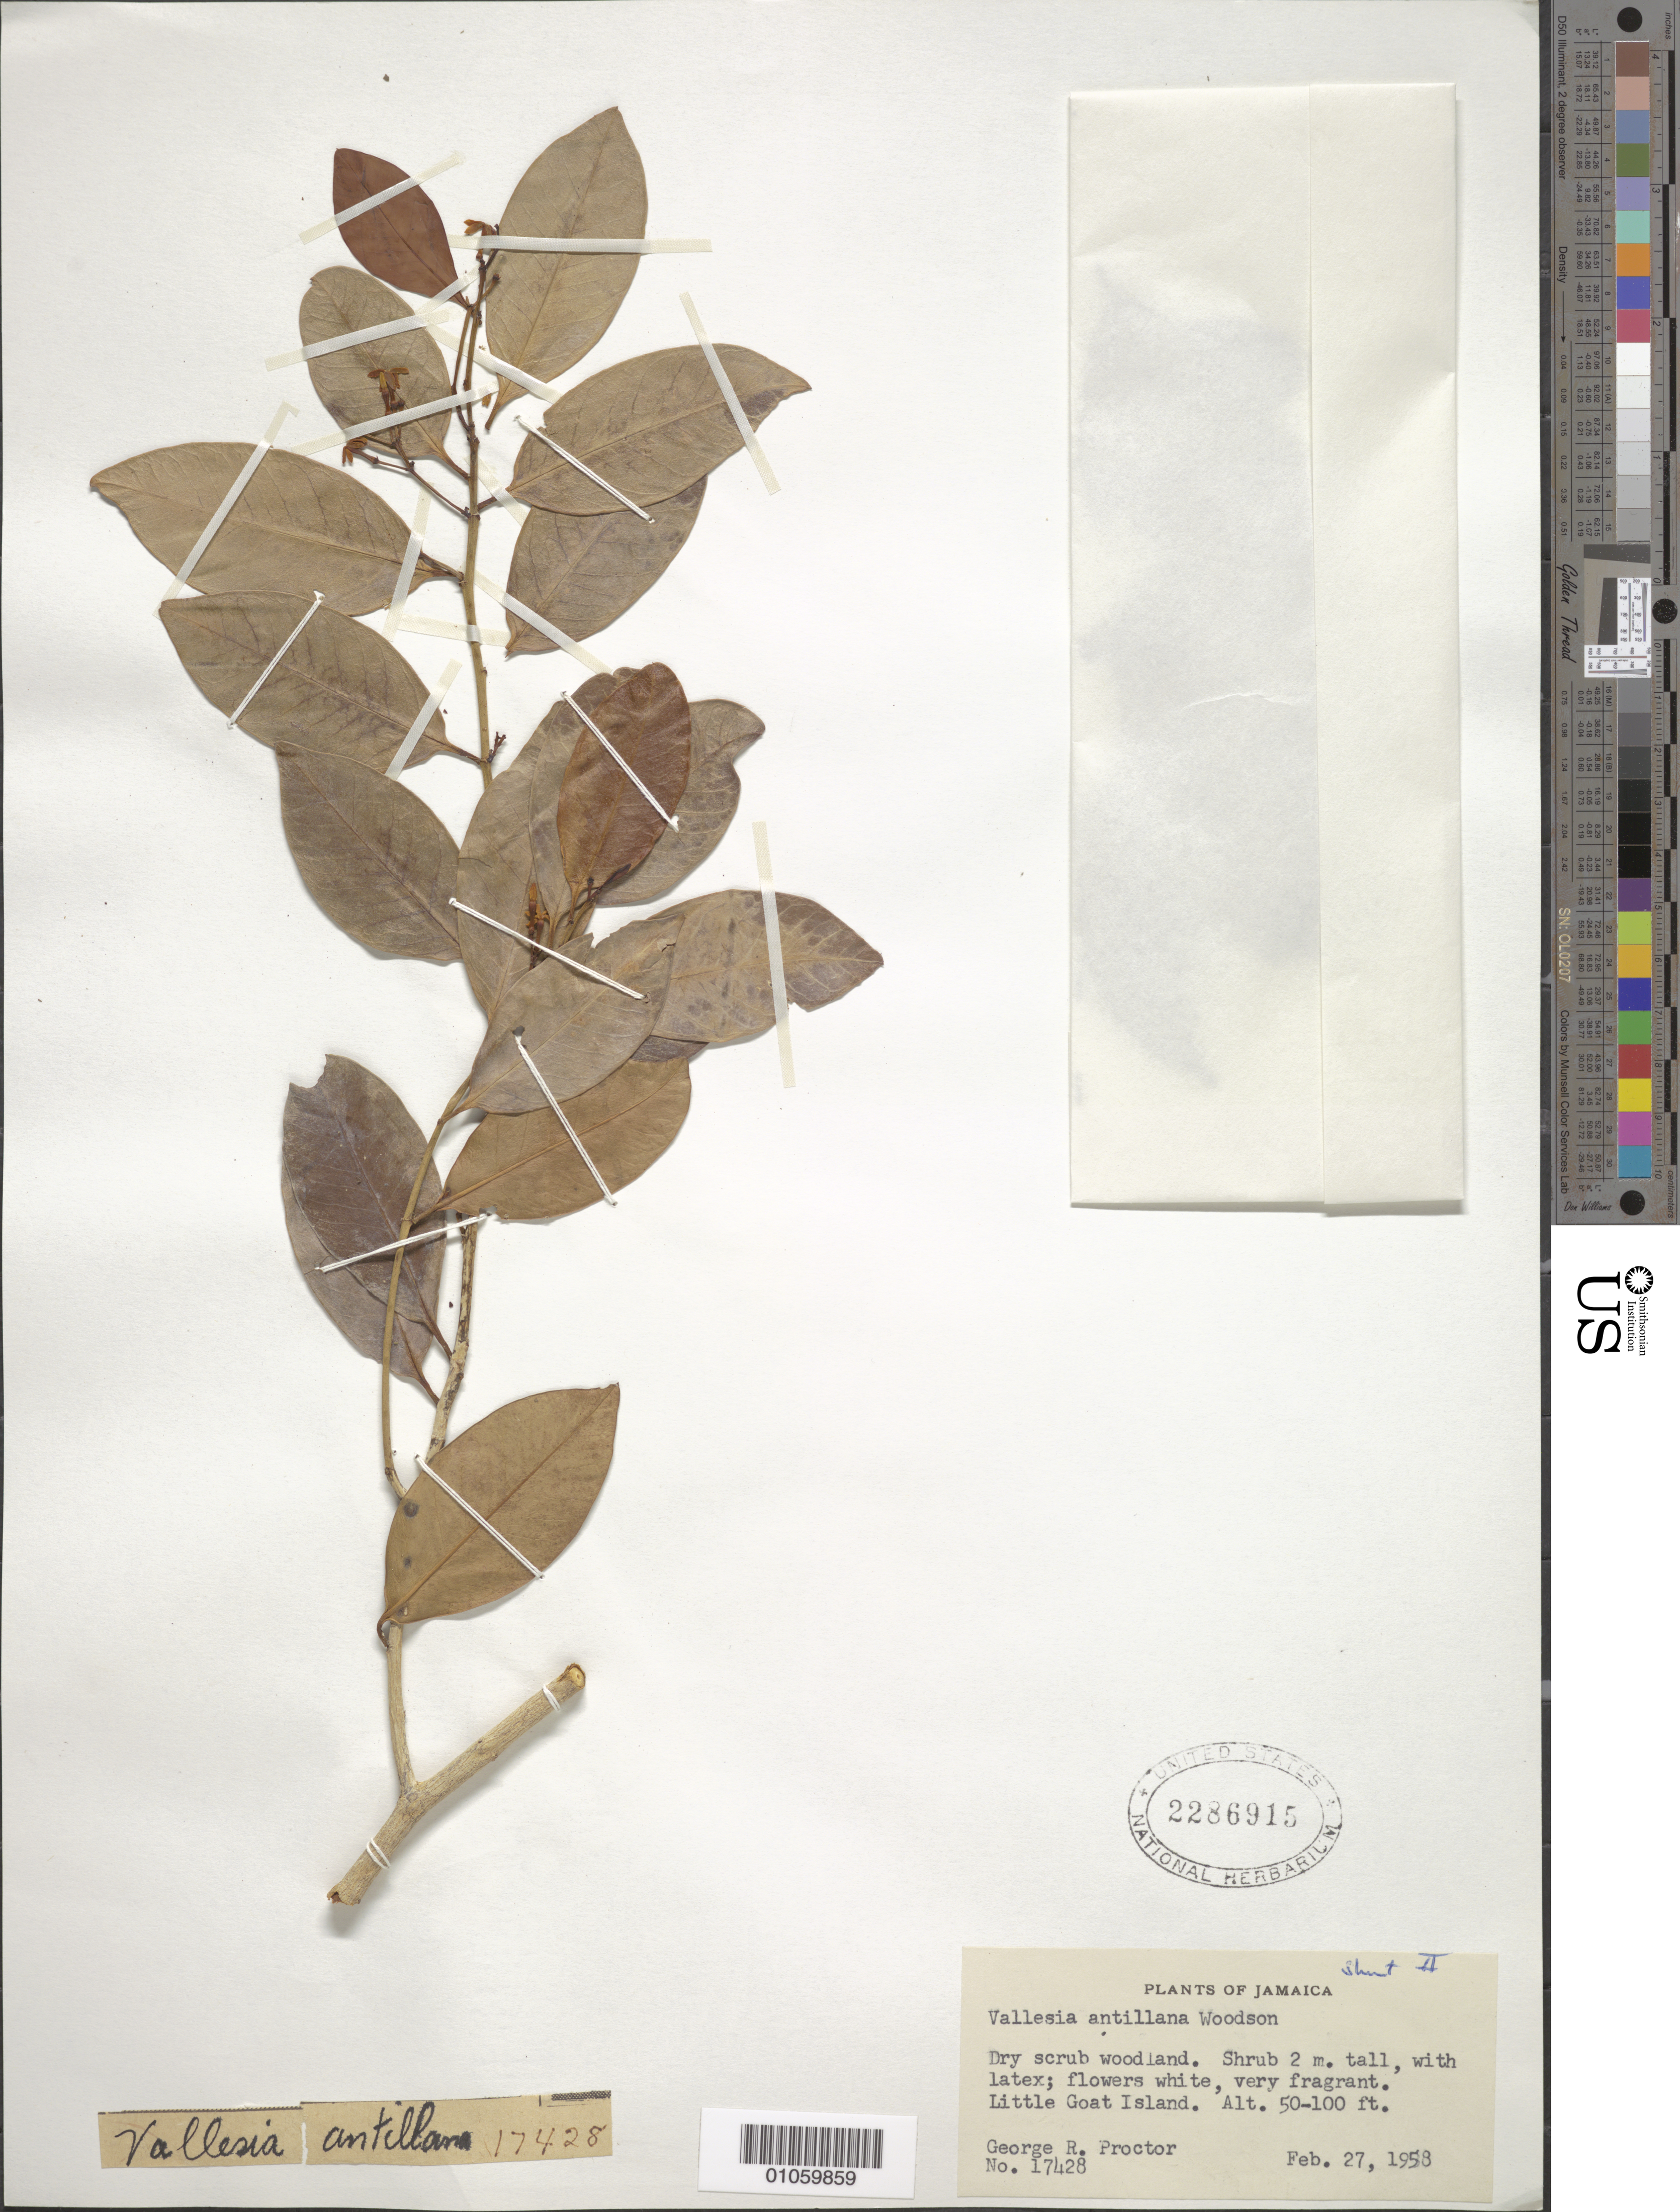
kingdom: Plantae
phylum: Tracheophyta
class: Magnoliopsida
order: Gentianales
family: Apocynaceae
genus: Vallesia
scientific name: Vallesia antillana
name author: Woodson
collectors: G. R. Proctor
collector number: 17428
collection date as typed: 27 Feb 1958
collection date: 1958-02-27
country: Jamaica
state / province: Saint Catherine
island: Jamaica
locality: Little Goat Island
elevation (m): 15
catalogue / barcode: US 2286915